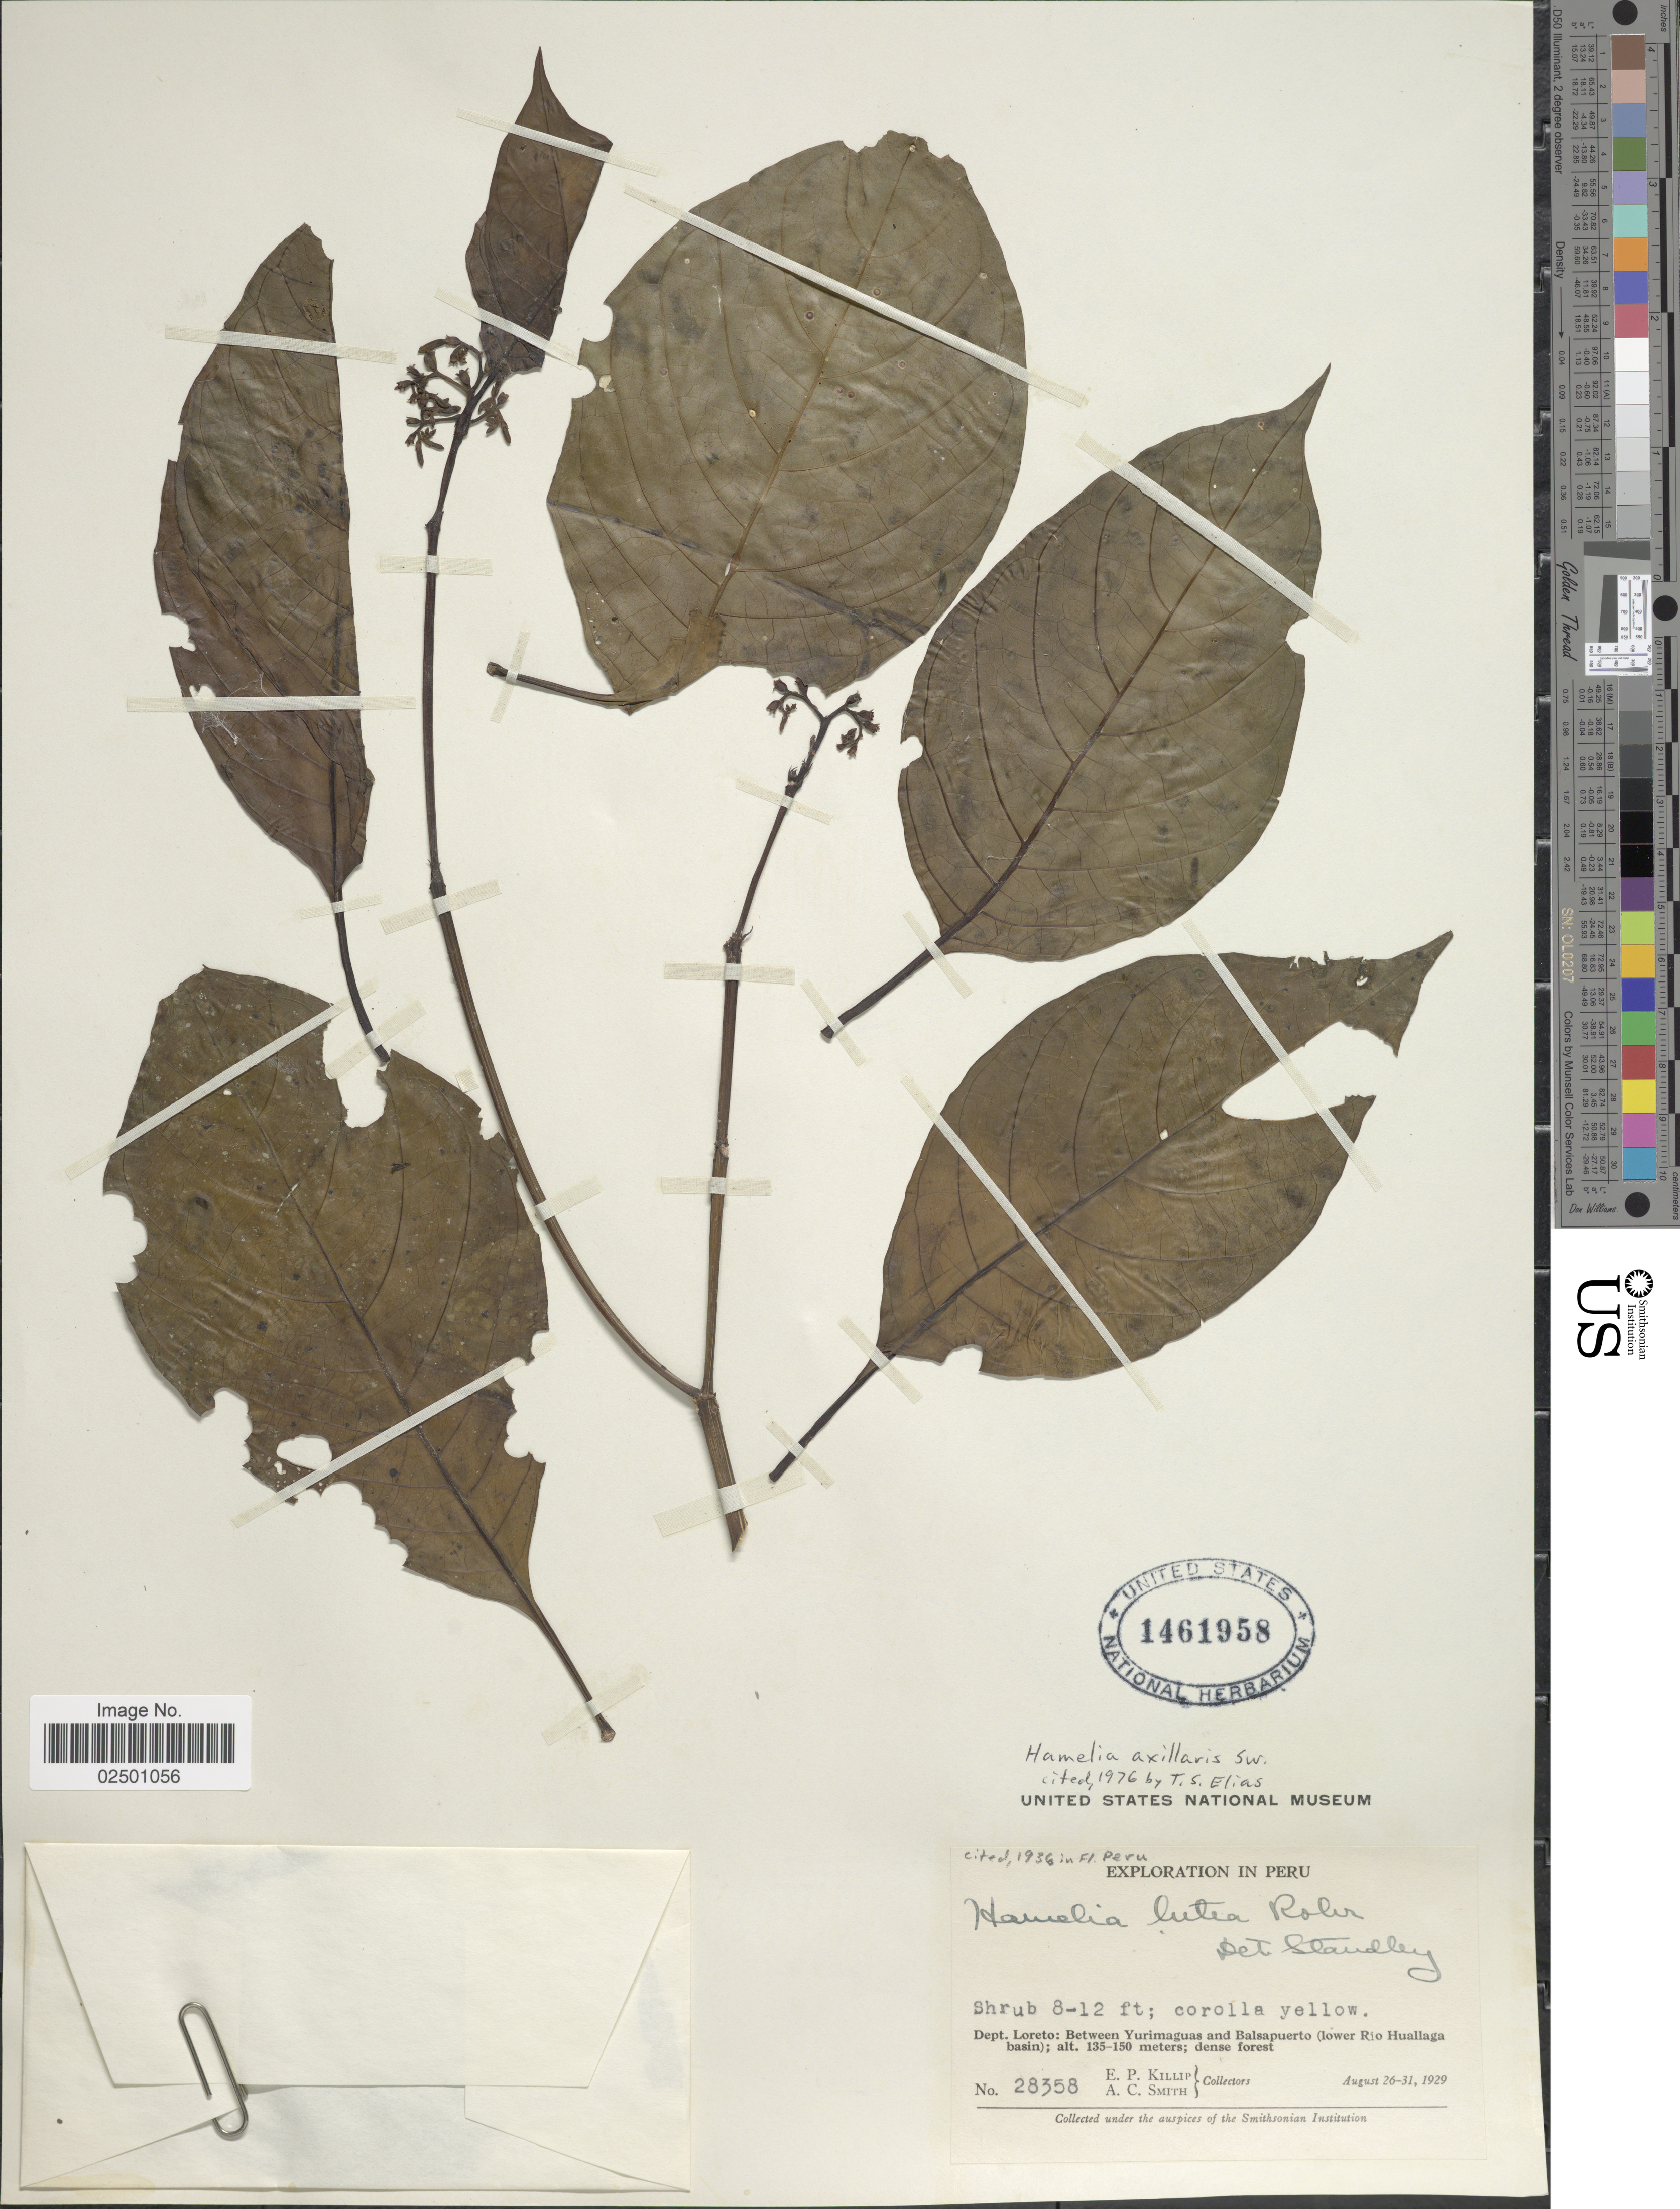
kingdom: Plantae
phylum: Tracheophyta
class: Magnoliopsida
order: Gentianales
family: Rubiaceae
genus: Hamelia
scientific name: Hamelia axillaris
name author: Sw.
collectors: E. P. Killip & A. C. Smith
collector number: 28358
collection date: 1929-08-26/1929-08-31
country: Peru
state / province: Loreto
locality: Dept. Loreto: Between Yurimaguas and Balsapuerto (lower Rio Huallaga basin)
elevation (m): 135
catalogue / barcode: US 1461958